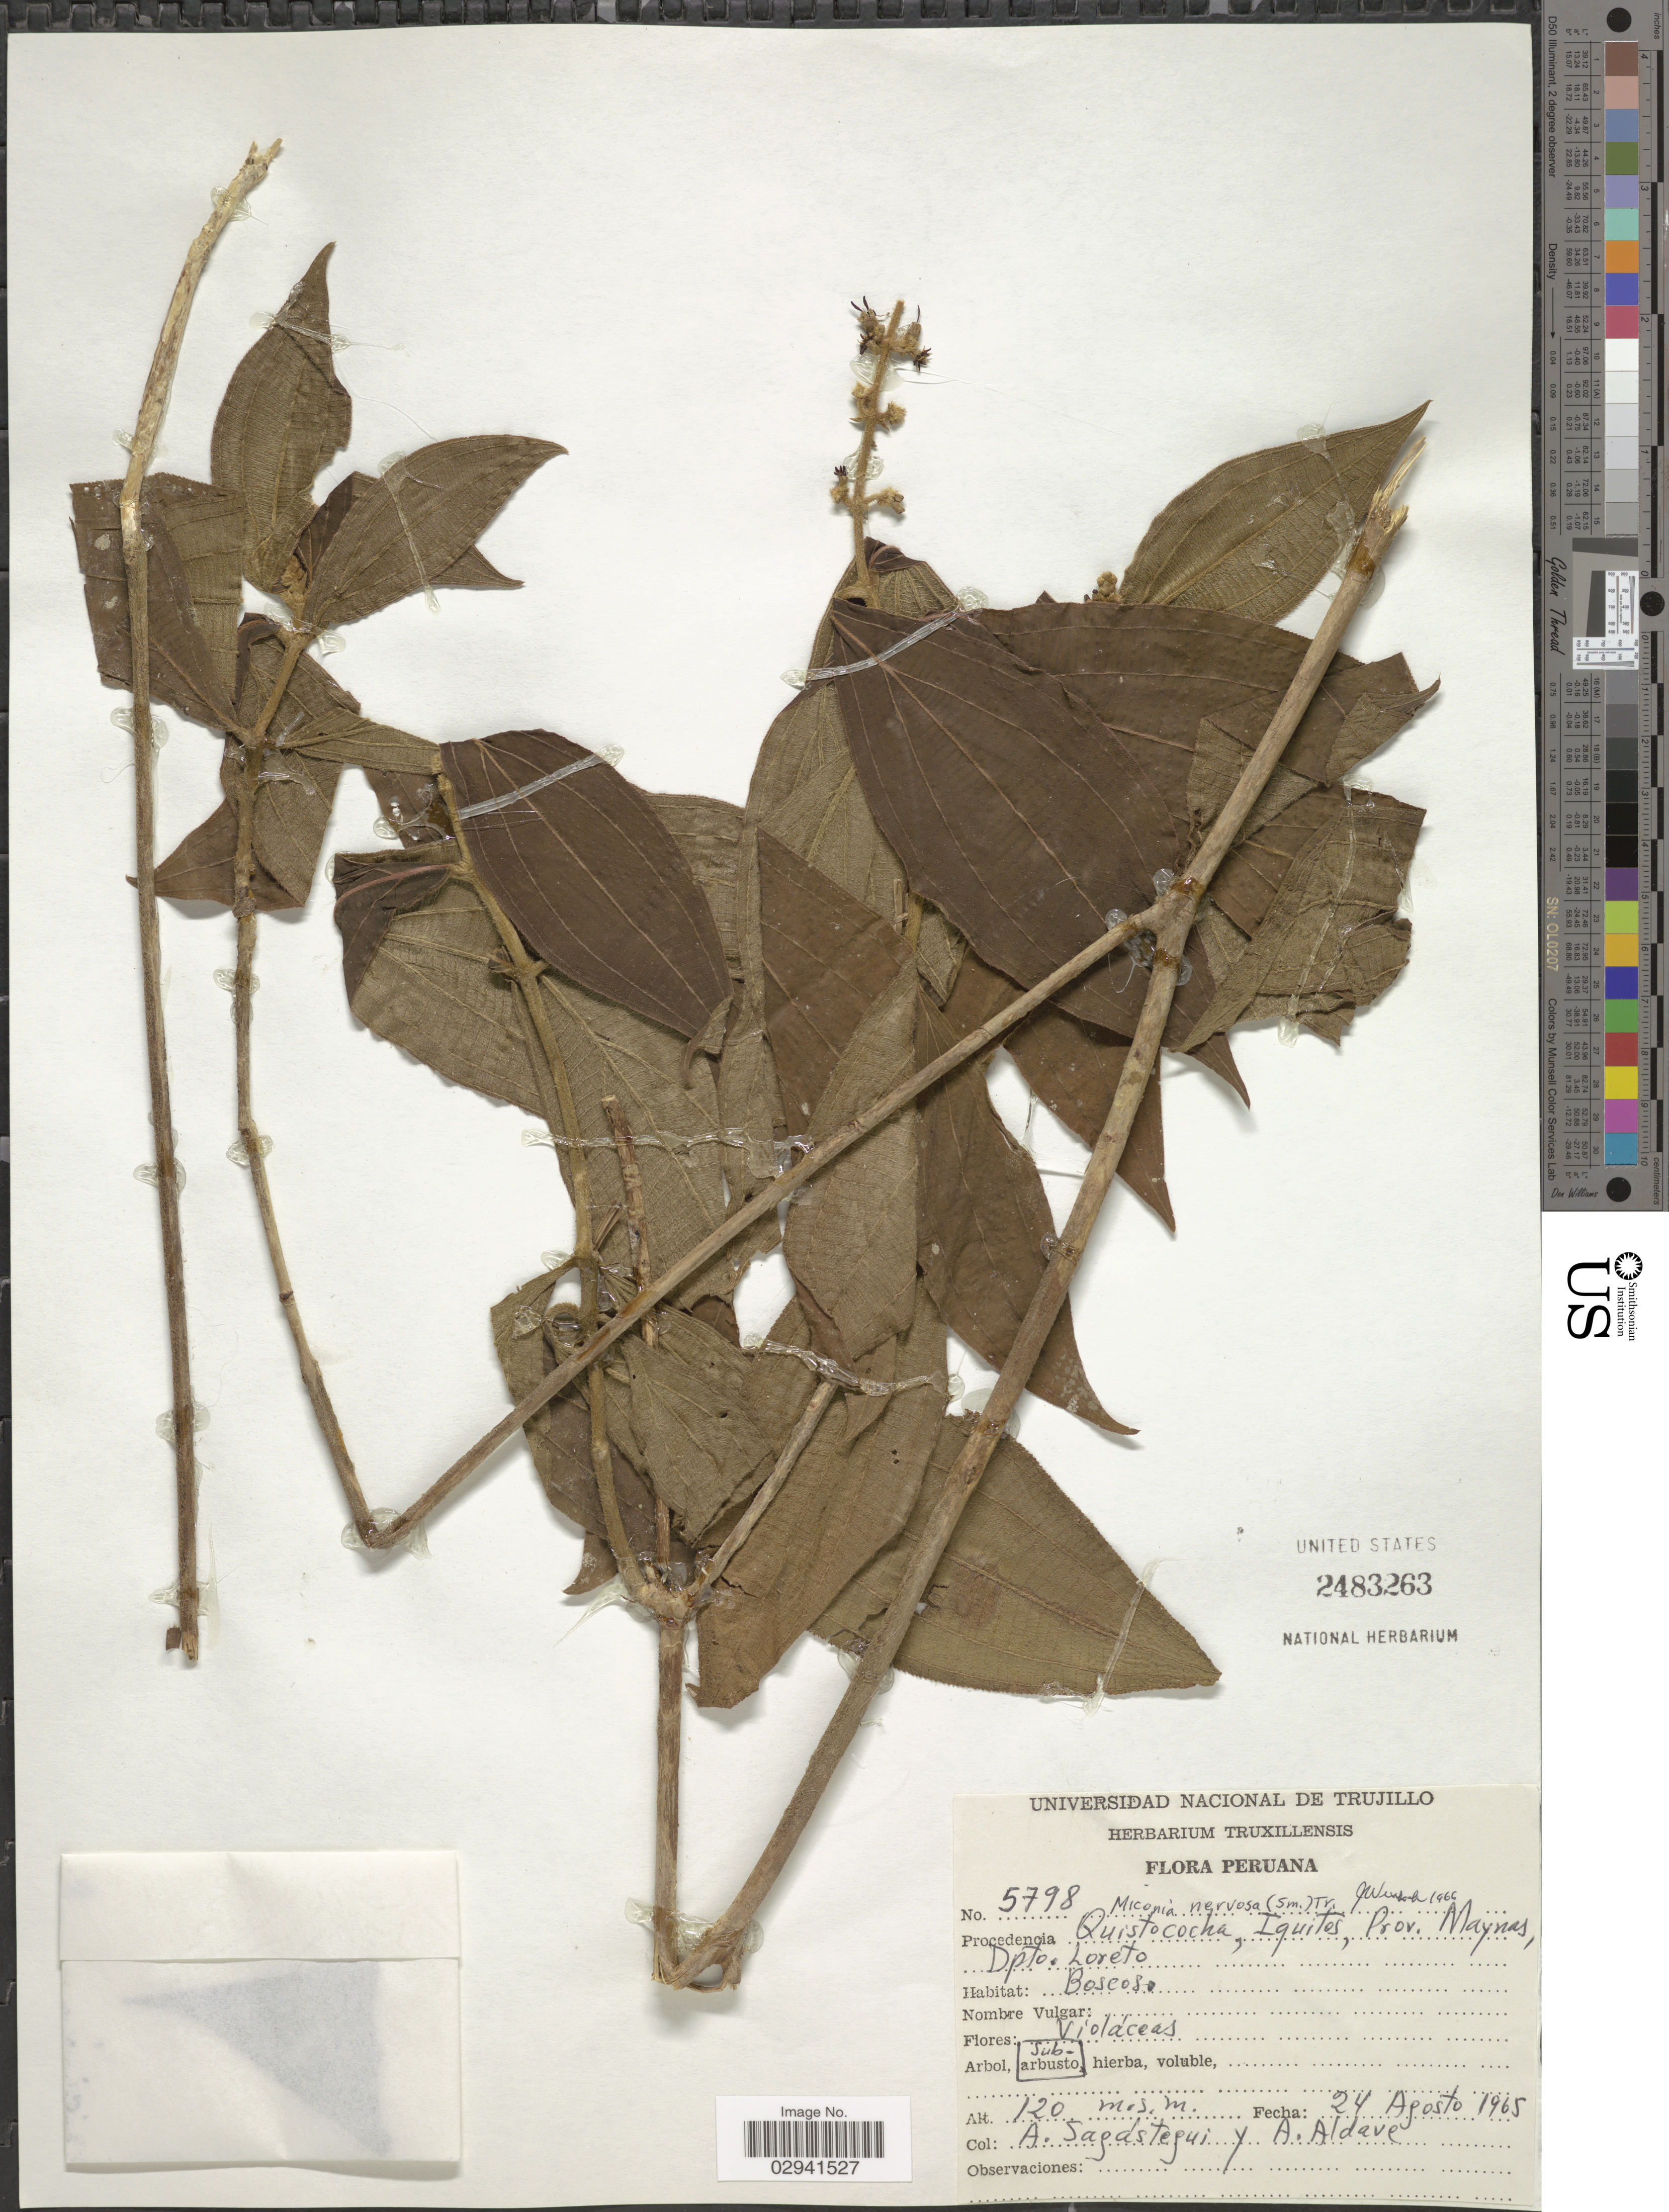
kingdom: Plantae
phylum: Tracheophyta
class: Magnoliopsida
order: Myrtales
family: Melastomataceae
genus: Miconia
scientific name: Miconia nervosa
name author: (Sm.) Triana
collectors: A. Sagástequi & A. Aldave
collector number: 5798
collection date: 1965-08-24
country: Peru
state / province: Loreto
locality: Procedencia Quistococha, Iquites, Prov. Maynas, Dpto. Loreto.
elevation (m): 120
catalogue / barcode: US 2483263